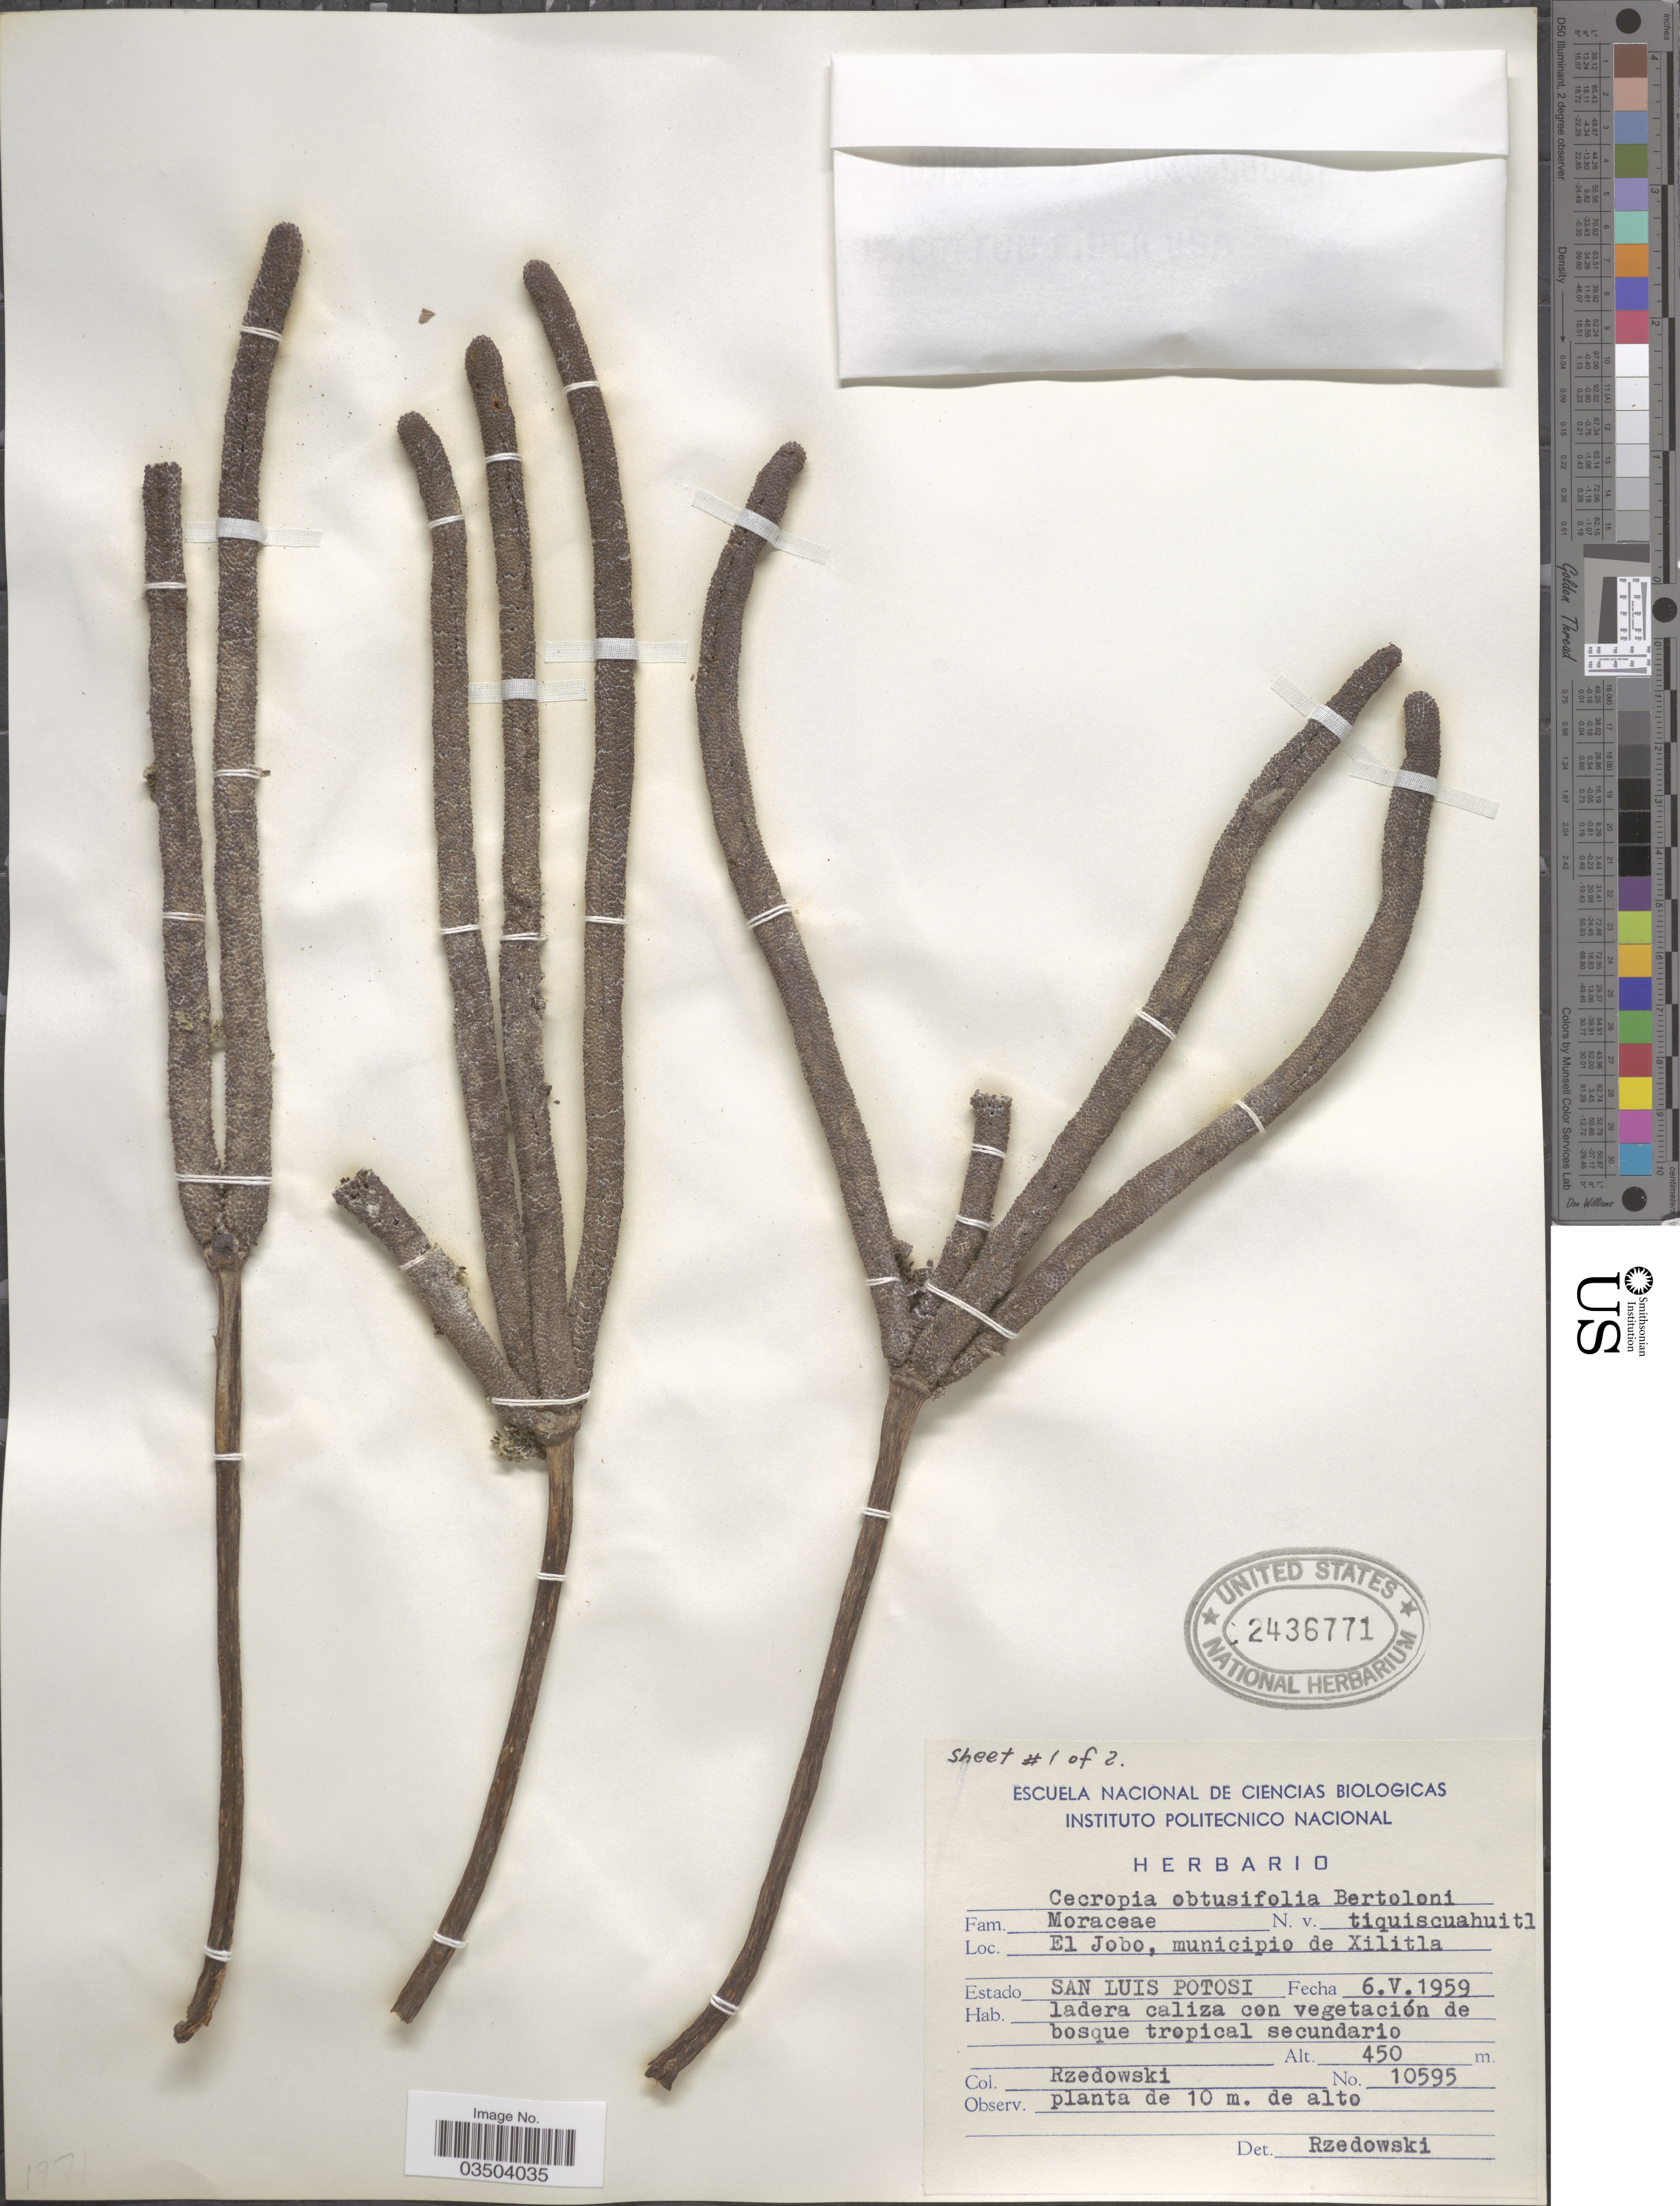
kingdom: Plantae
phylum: Tracheophyta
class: Magnoliopsida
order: Rosales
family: Urticaceae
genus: Cecropia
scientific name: Cecropia obtusifolia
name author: Bertol.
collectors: Rzedowski, --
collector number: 10595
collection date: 1959-05-06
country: Mexico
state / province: San Luis Potosí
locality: El Jobo, municipio de Xilitla.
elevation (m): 450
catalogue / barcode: US 2436771